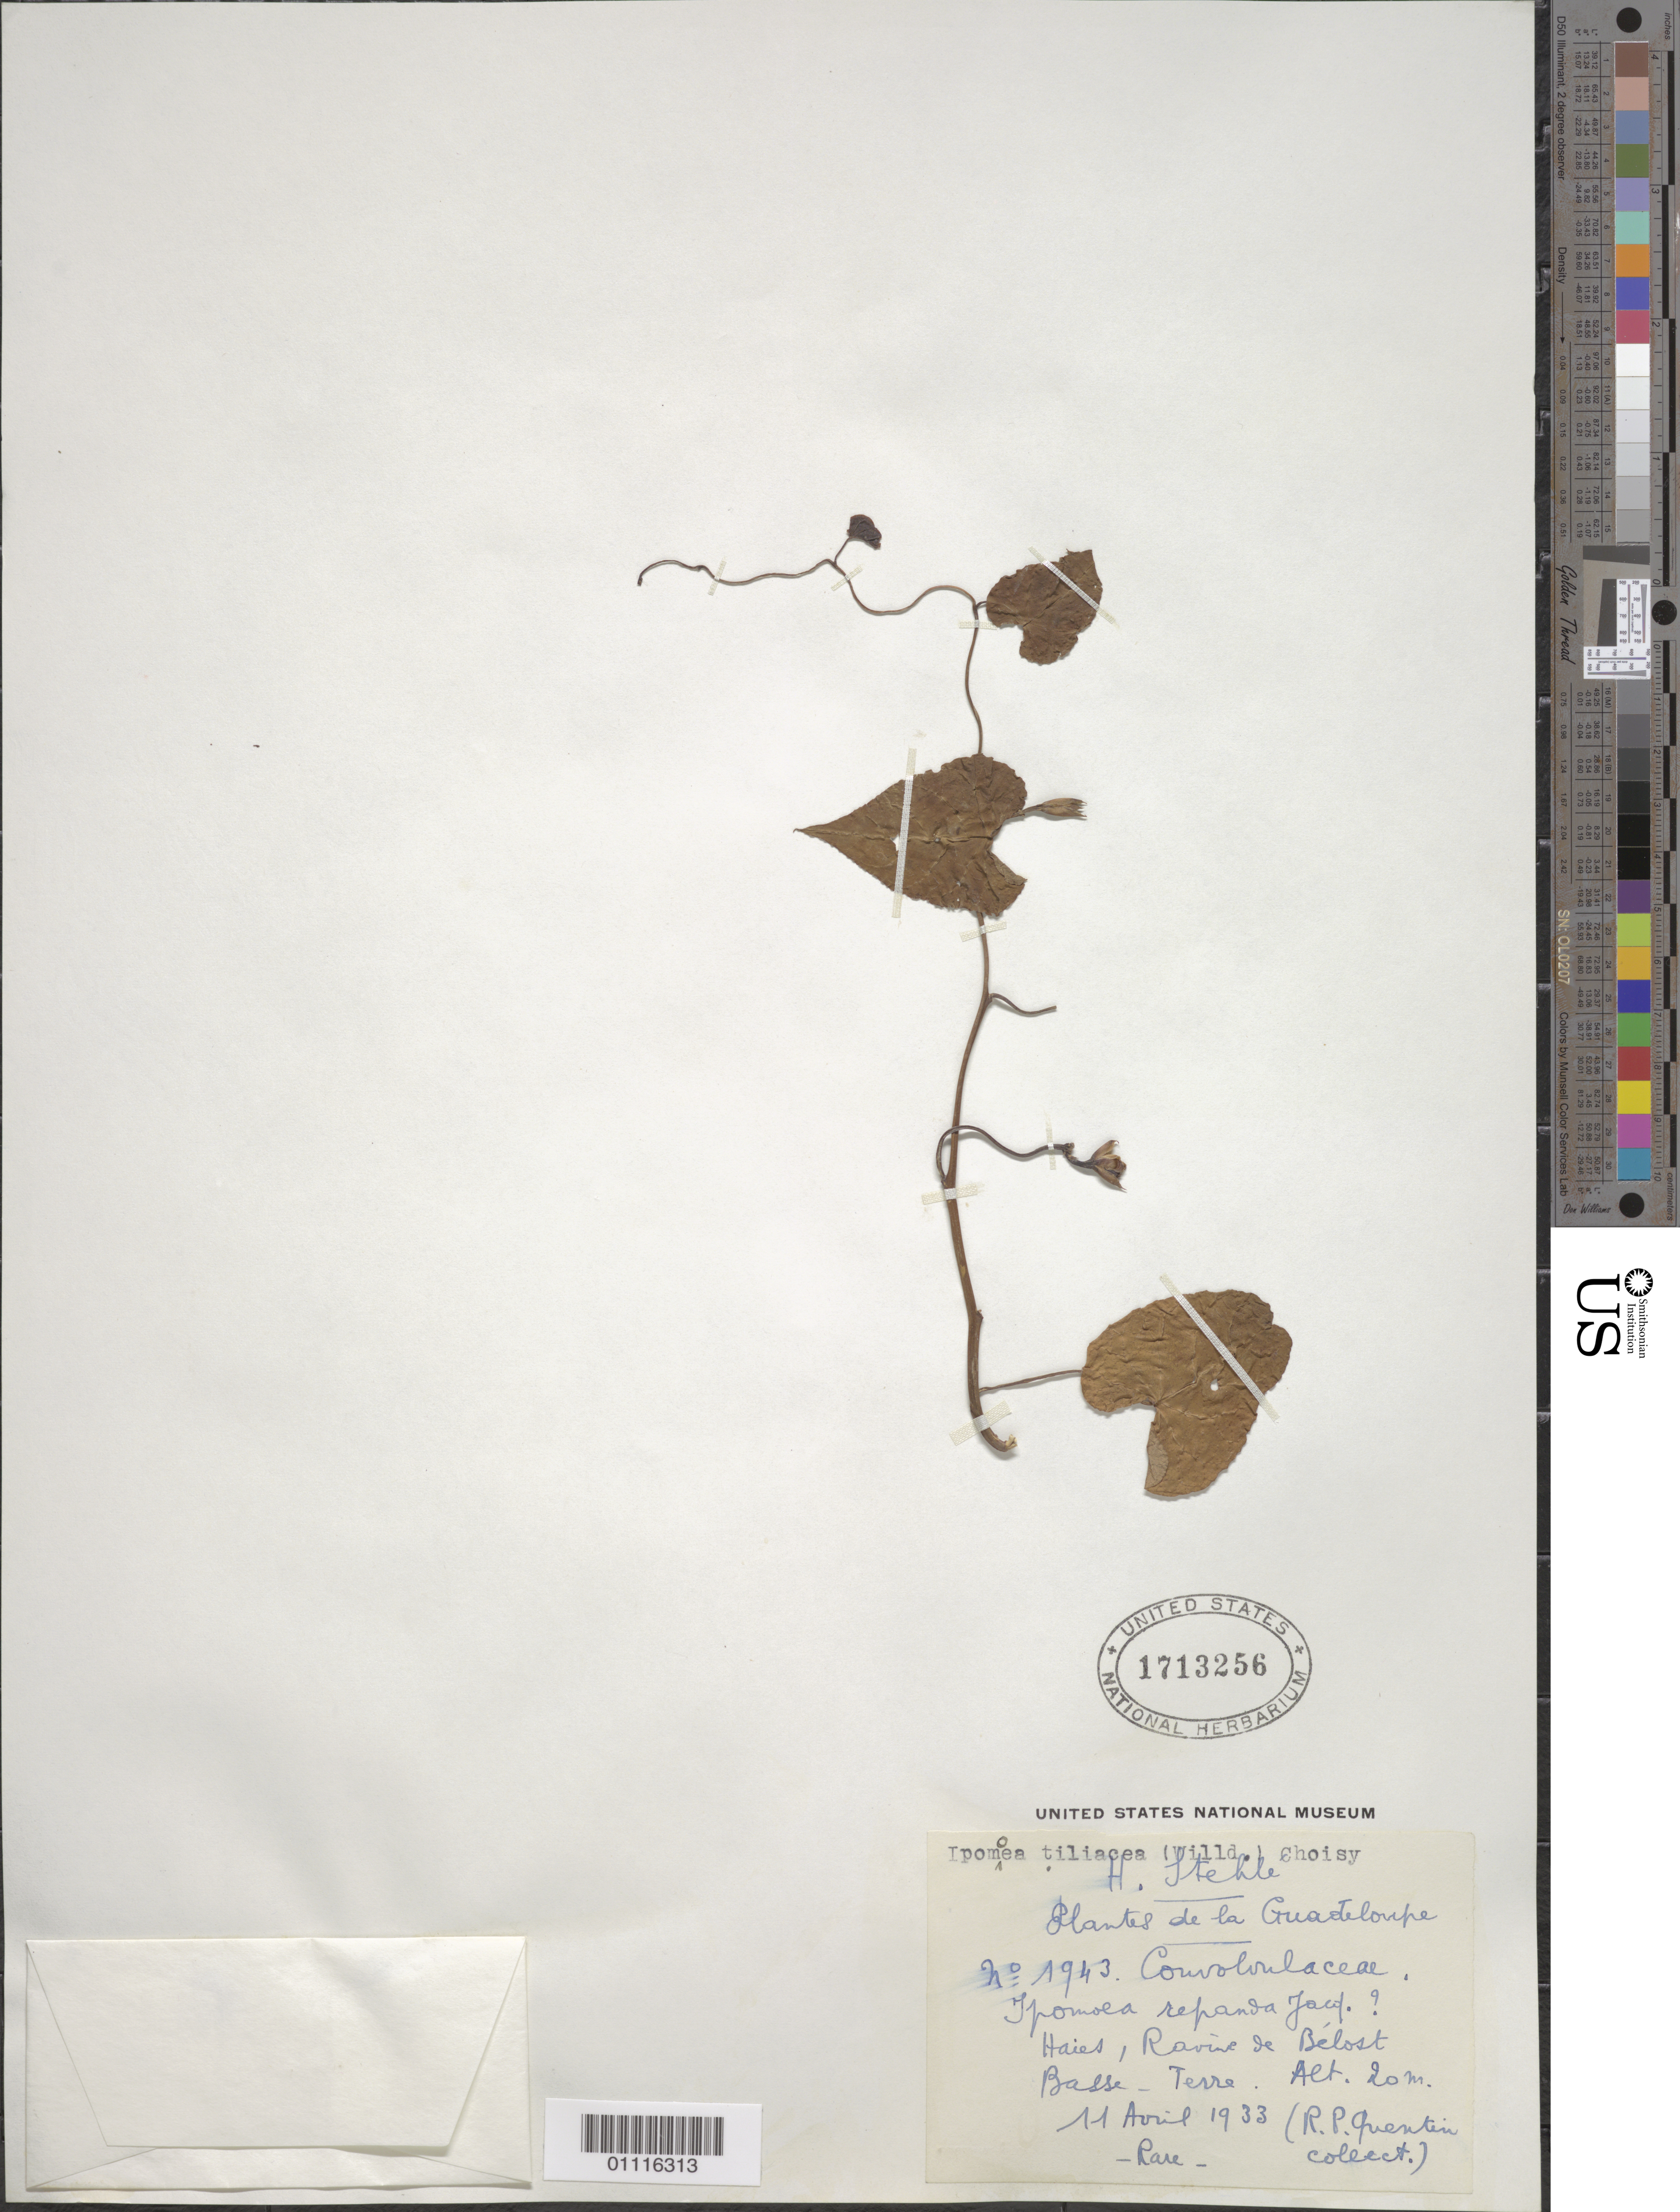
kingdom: Plantae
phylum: Tracheophyta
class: Magnoliopsida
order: Solanales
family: Convolvulaceae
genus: Ipomoea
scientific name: Ipomoea tiliacea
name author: (Willd.) Choisy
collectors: H. Stehlé & R. Quentin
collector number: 1943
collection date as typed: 11 Apr 1933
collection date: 1933-04-11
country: Guadeloupe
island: Basse Terre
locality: Haies, Ravine de Belost.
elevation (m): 20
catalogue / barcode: US 1713256